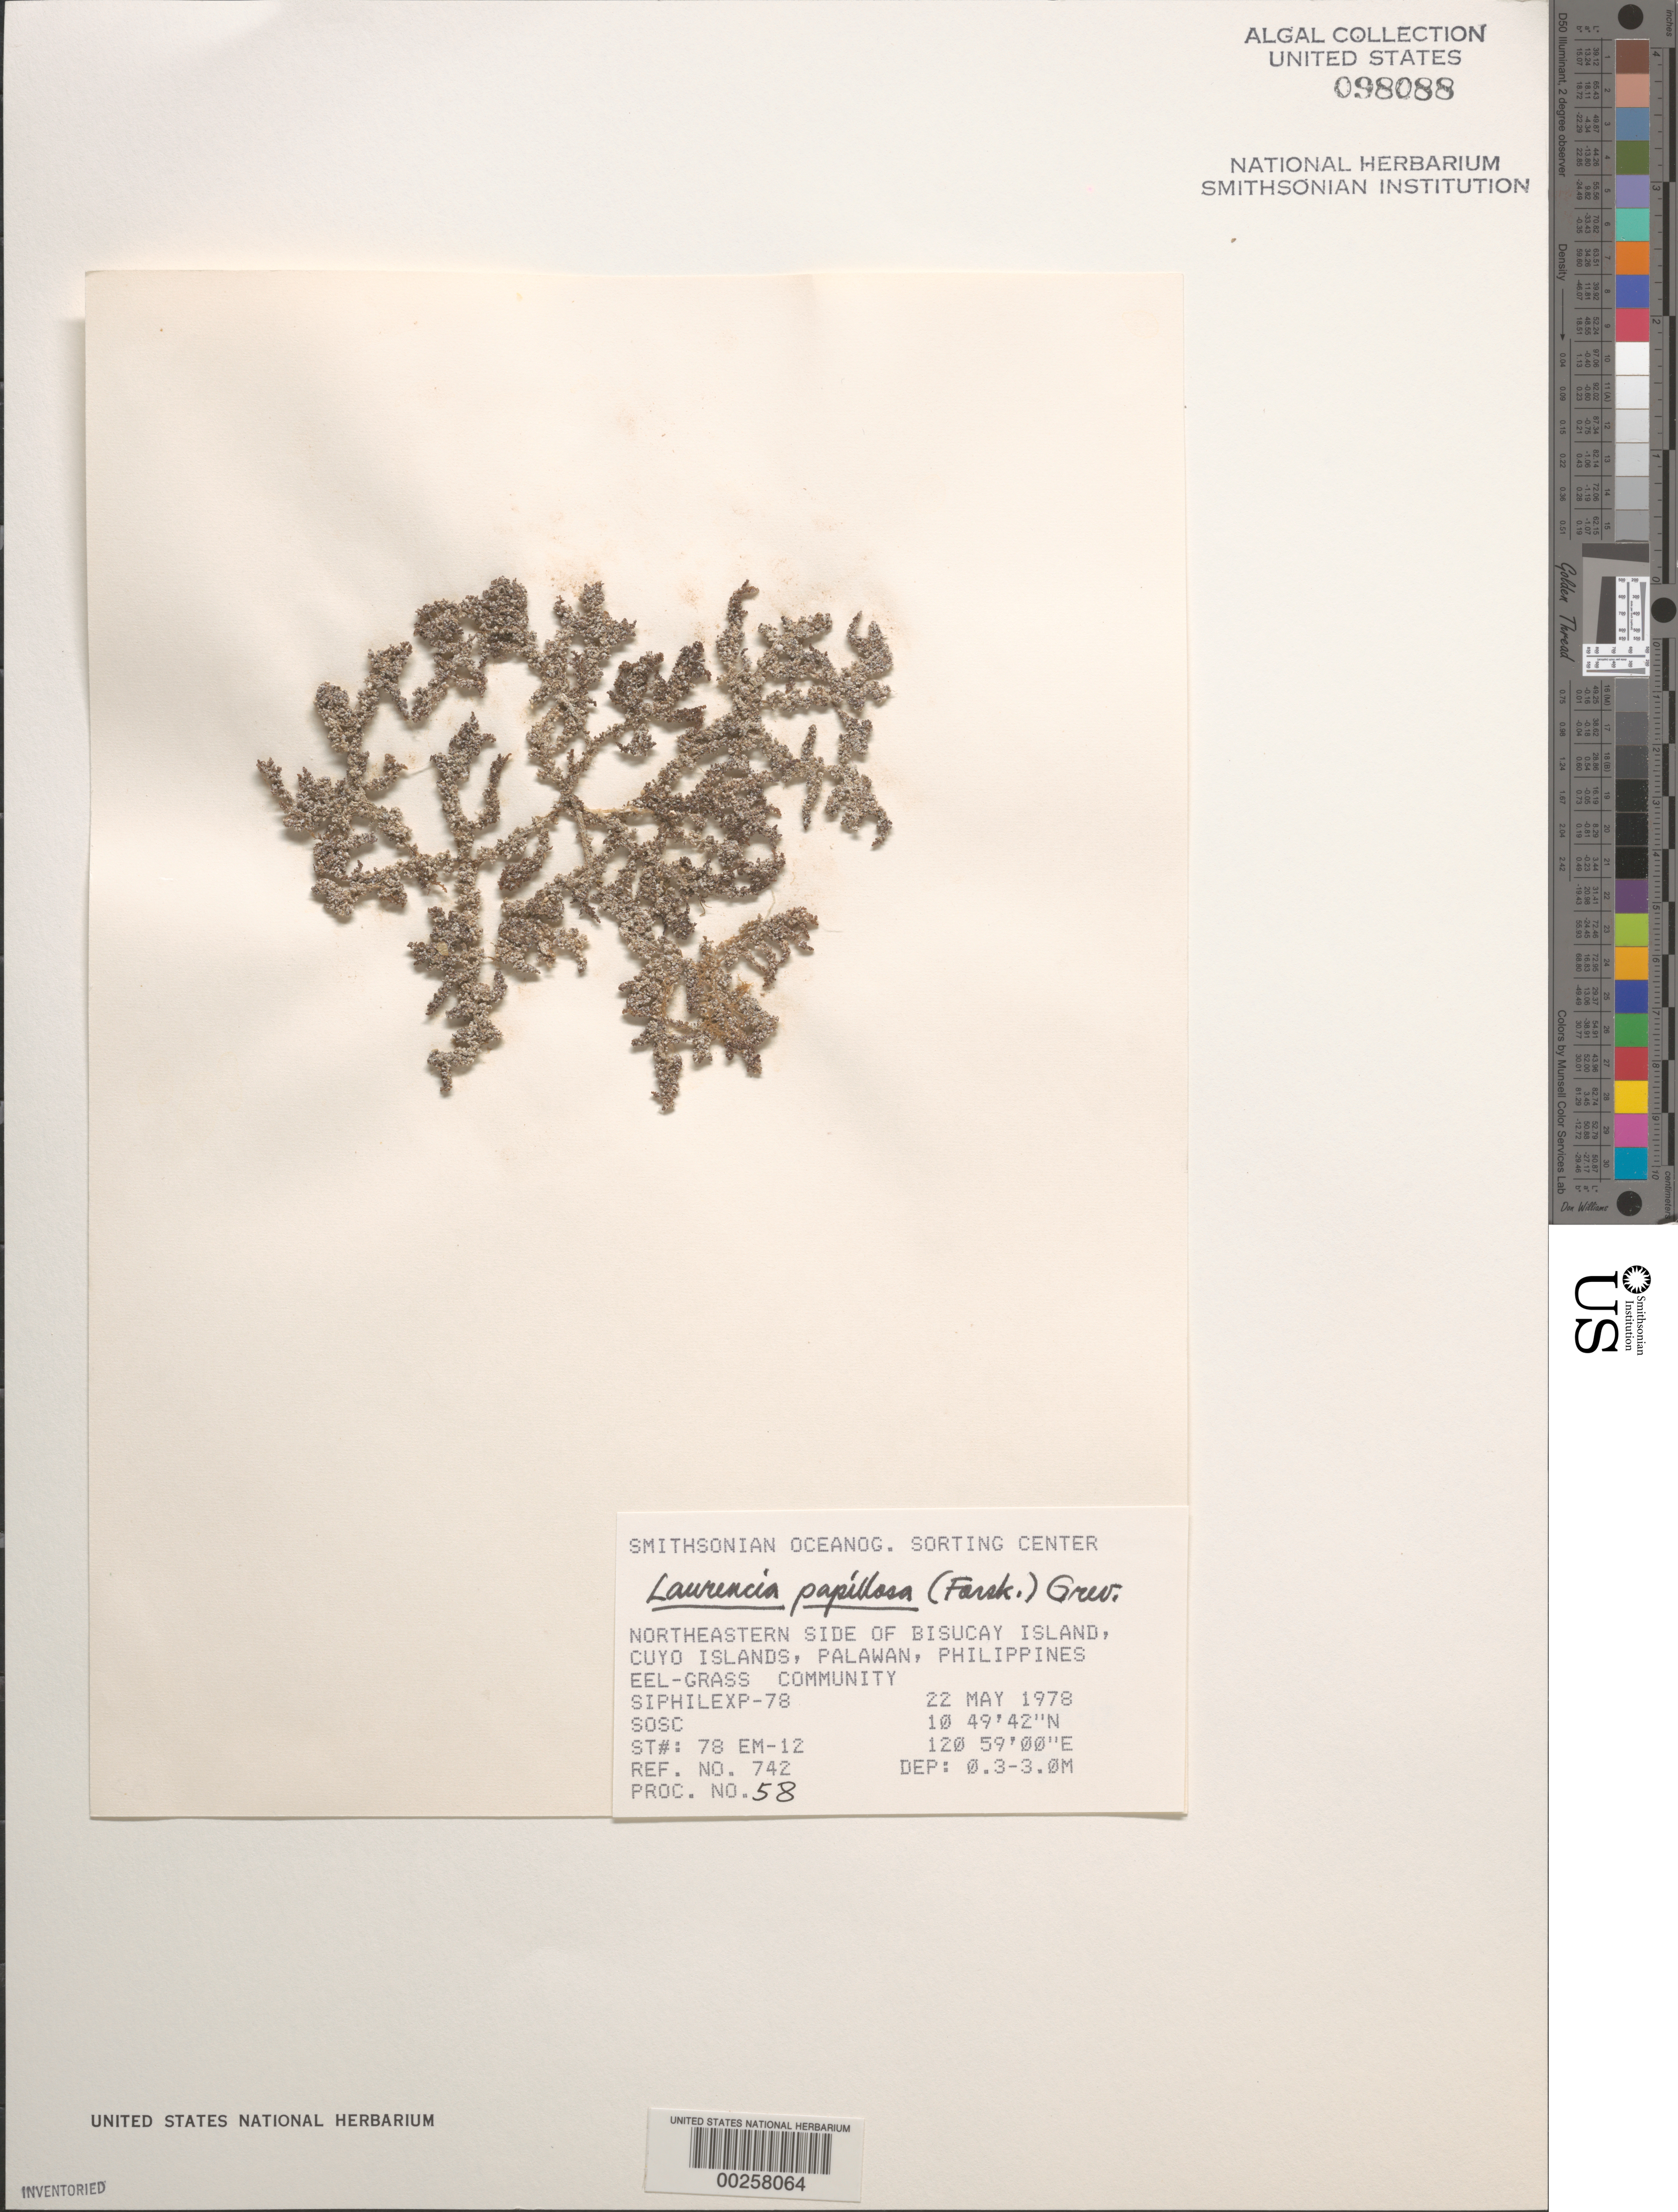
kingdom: Plantae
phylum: Rhodophyta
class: Florideophyceae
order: Ceramiales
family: Rhodomelaceae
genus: Palisada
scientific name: Palisada perforata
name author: (Bory) K.W. Nam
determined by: Algae name updating Project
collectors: SOSC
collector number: Station 78 Em-12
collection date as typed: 22 May 1978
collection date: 1978-05-22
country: Philippines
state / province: Mimaropa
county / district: Palawan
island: Bisucay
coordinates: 10 49' 42" N, 120 59' 00" E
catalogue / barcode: US 98088